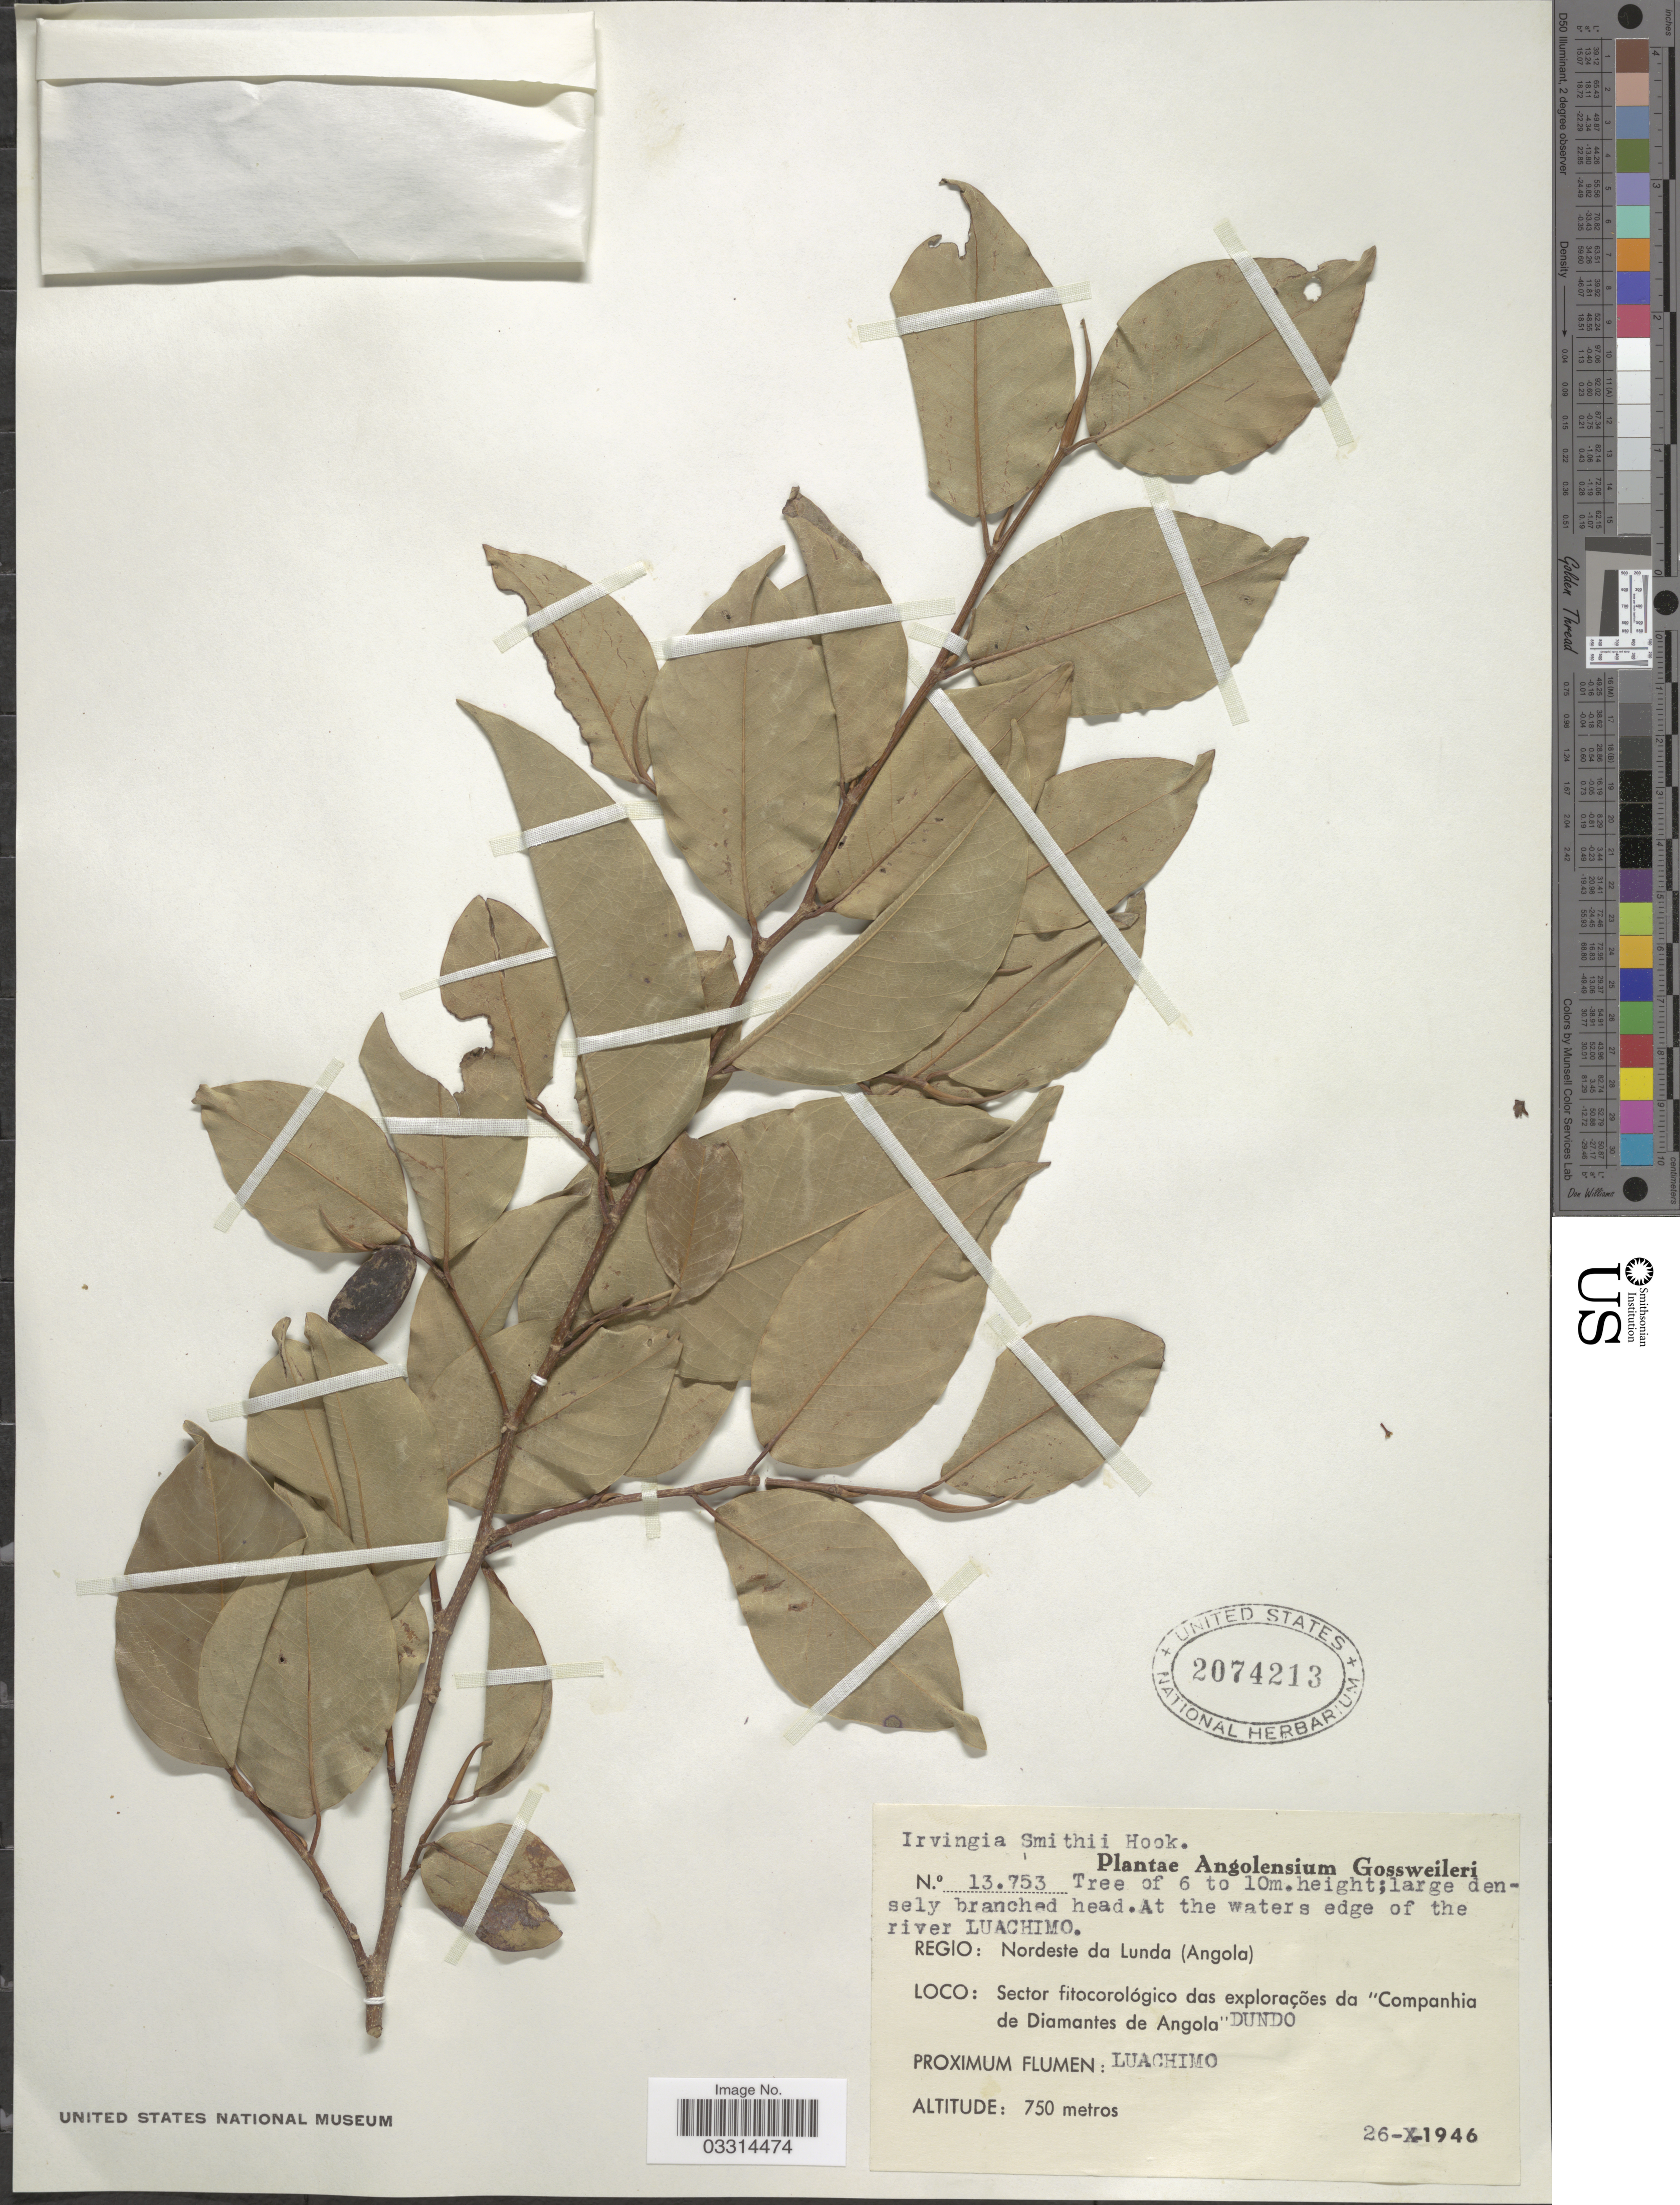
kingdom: Plantae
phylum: Tracheophyta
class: Magnoliopsida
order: Malpighiales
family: Irvingiaceae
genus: Irvingia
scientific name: Irvingia smithii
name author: Hook. f.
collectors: -. Gossweiler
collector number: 13753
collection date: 1946-10-26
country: Angola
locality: Regio: Nordeste da Lunda. Sector fitocorológico das esplorações da "Companhia de Diamantes de Angola" Dundo. Proximum Flumen: Luachima.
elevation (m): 750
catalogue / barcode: US 2074213